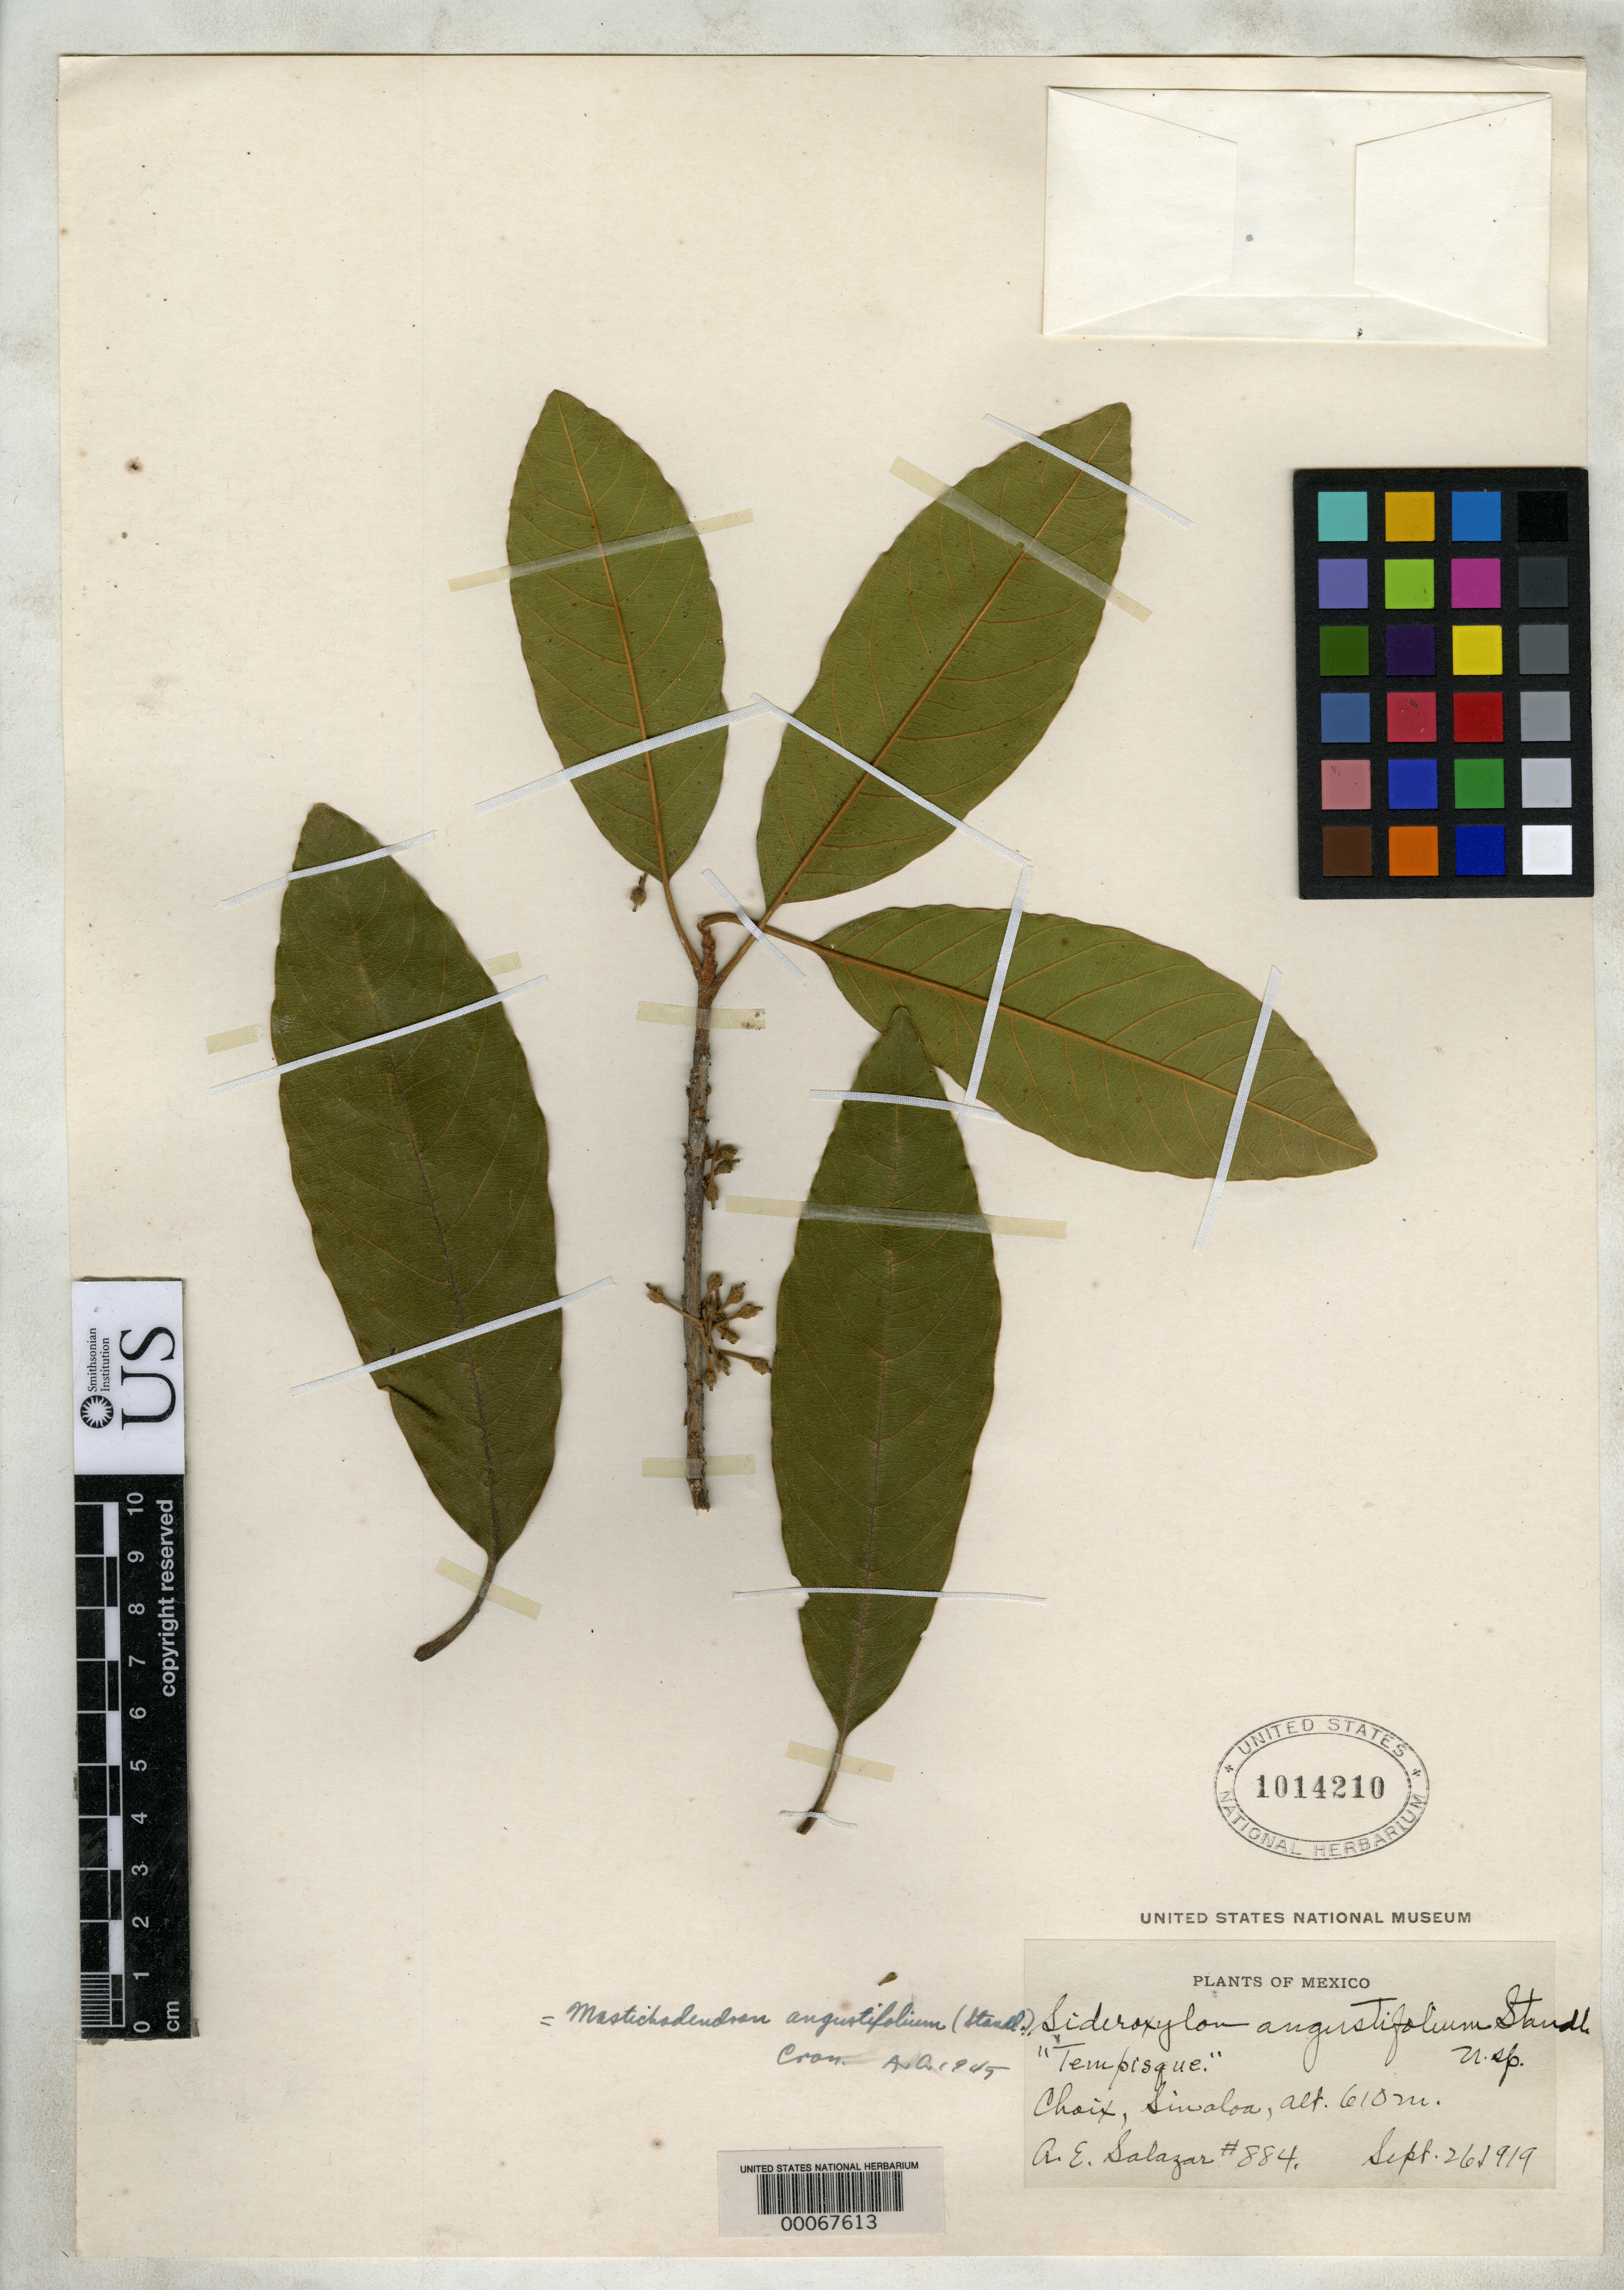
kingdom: Plantae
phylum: Tracheophyta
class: Magnoliopsida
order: Ericales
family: Sapotaceae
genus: Sideroxylon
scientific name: Sideroxylon angustifolium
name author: Standl.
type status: Isotype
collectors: M. Montes & A. E. Salazar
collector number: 884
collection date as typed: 26 Sep 1919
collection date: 1919-09-26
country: Mexico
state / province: Sinaloa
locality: La Peonia.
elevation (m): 610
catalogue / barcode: US 1014210